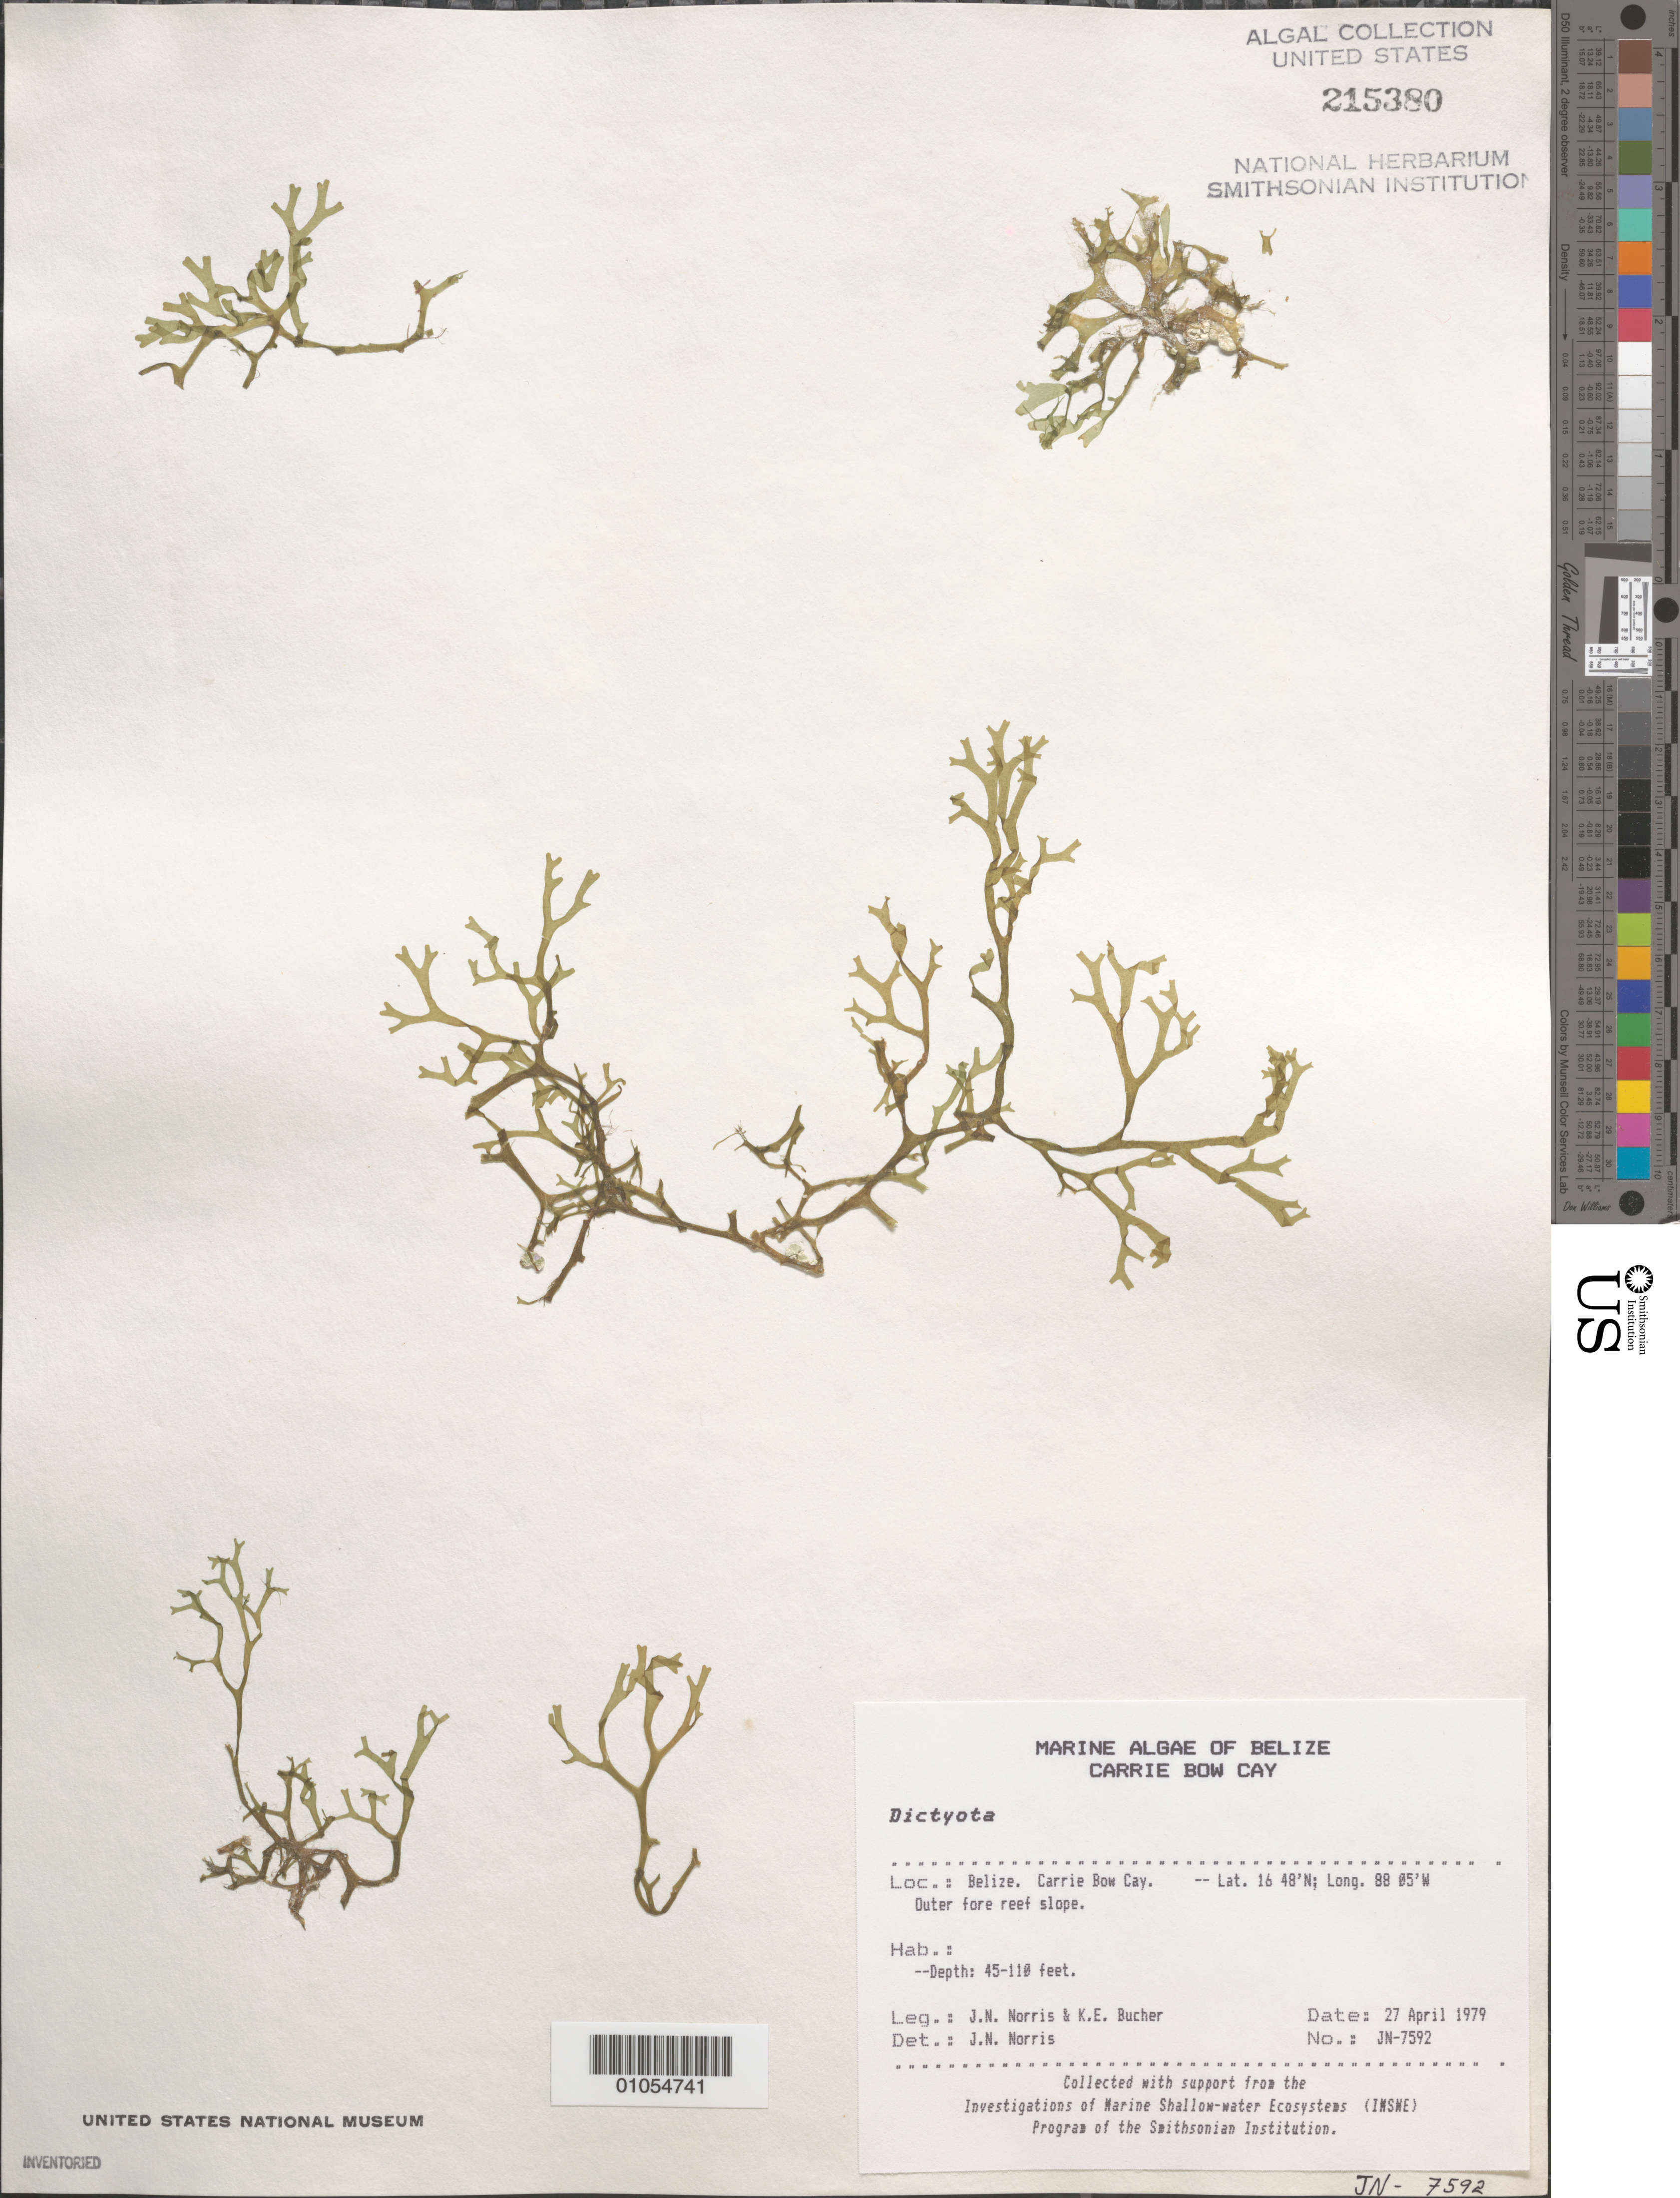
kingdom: Chromista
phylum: Ochrophyta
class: Phaeophyceae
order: Dictyotales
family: Dictyotaceae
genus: Dictyota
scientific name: Dictyota sp.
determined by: Norris, James N.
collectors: J. N. Norris & K. E. Bucher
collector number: JN-7592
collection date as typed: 27 Apr 1979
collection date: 1979-04-27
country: Belize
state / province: Stann Creek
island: Carrie Bow Cay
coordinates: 16 48'N, 88 05'W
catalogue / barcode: US 215380